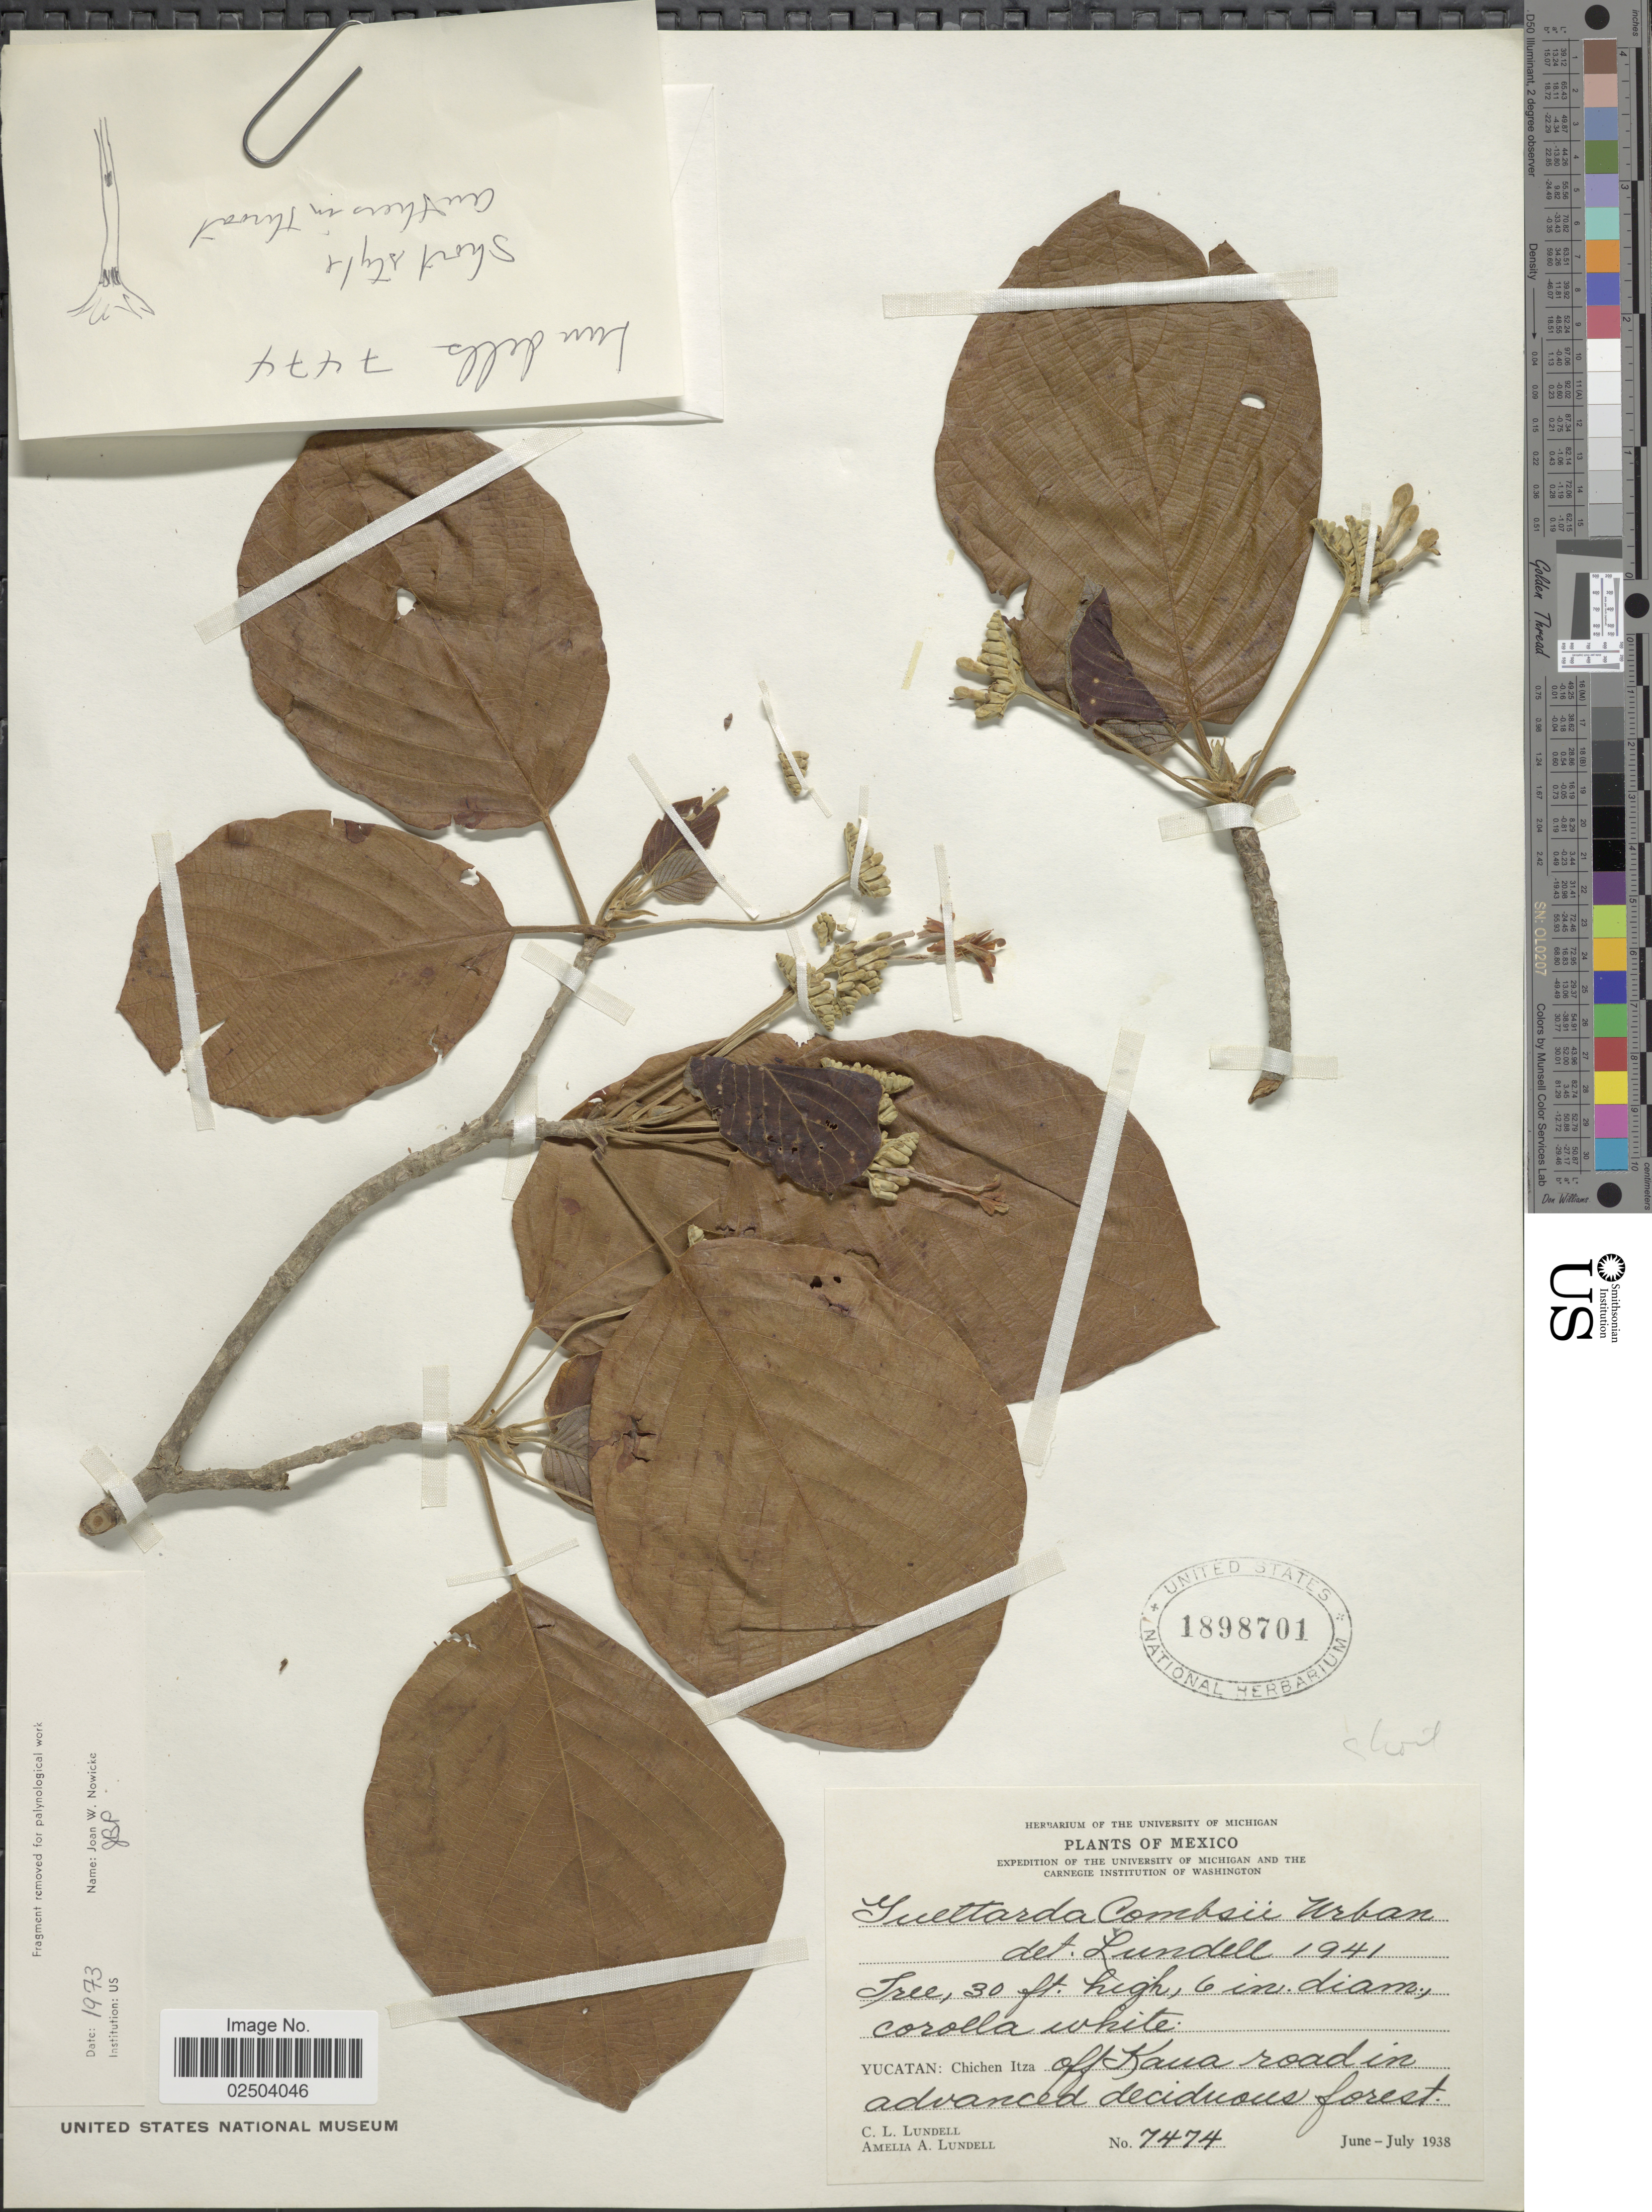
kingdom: Plantae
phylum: Tracheophyta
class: Magnoliopsida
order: Gentianales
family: Rubiaceae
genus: Guettarda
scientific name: Guettarda combsii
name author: Urb.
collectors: C. L. Lundell & A. A. Lundell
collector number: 7474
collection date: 1938-06/1938-07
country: Mexico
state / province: Yucatán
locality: Chichen Itza off Kawa road in advanced deciduous forest.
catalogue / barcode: US 1898701